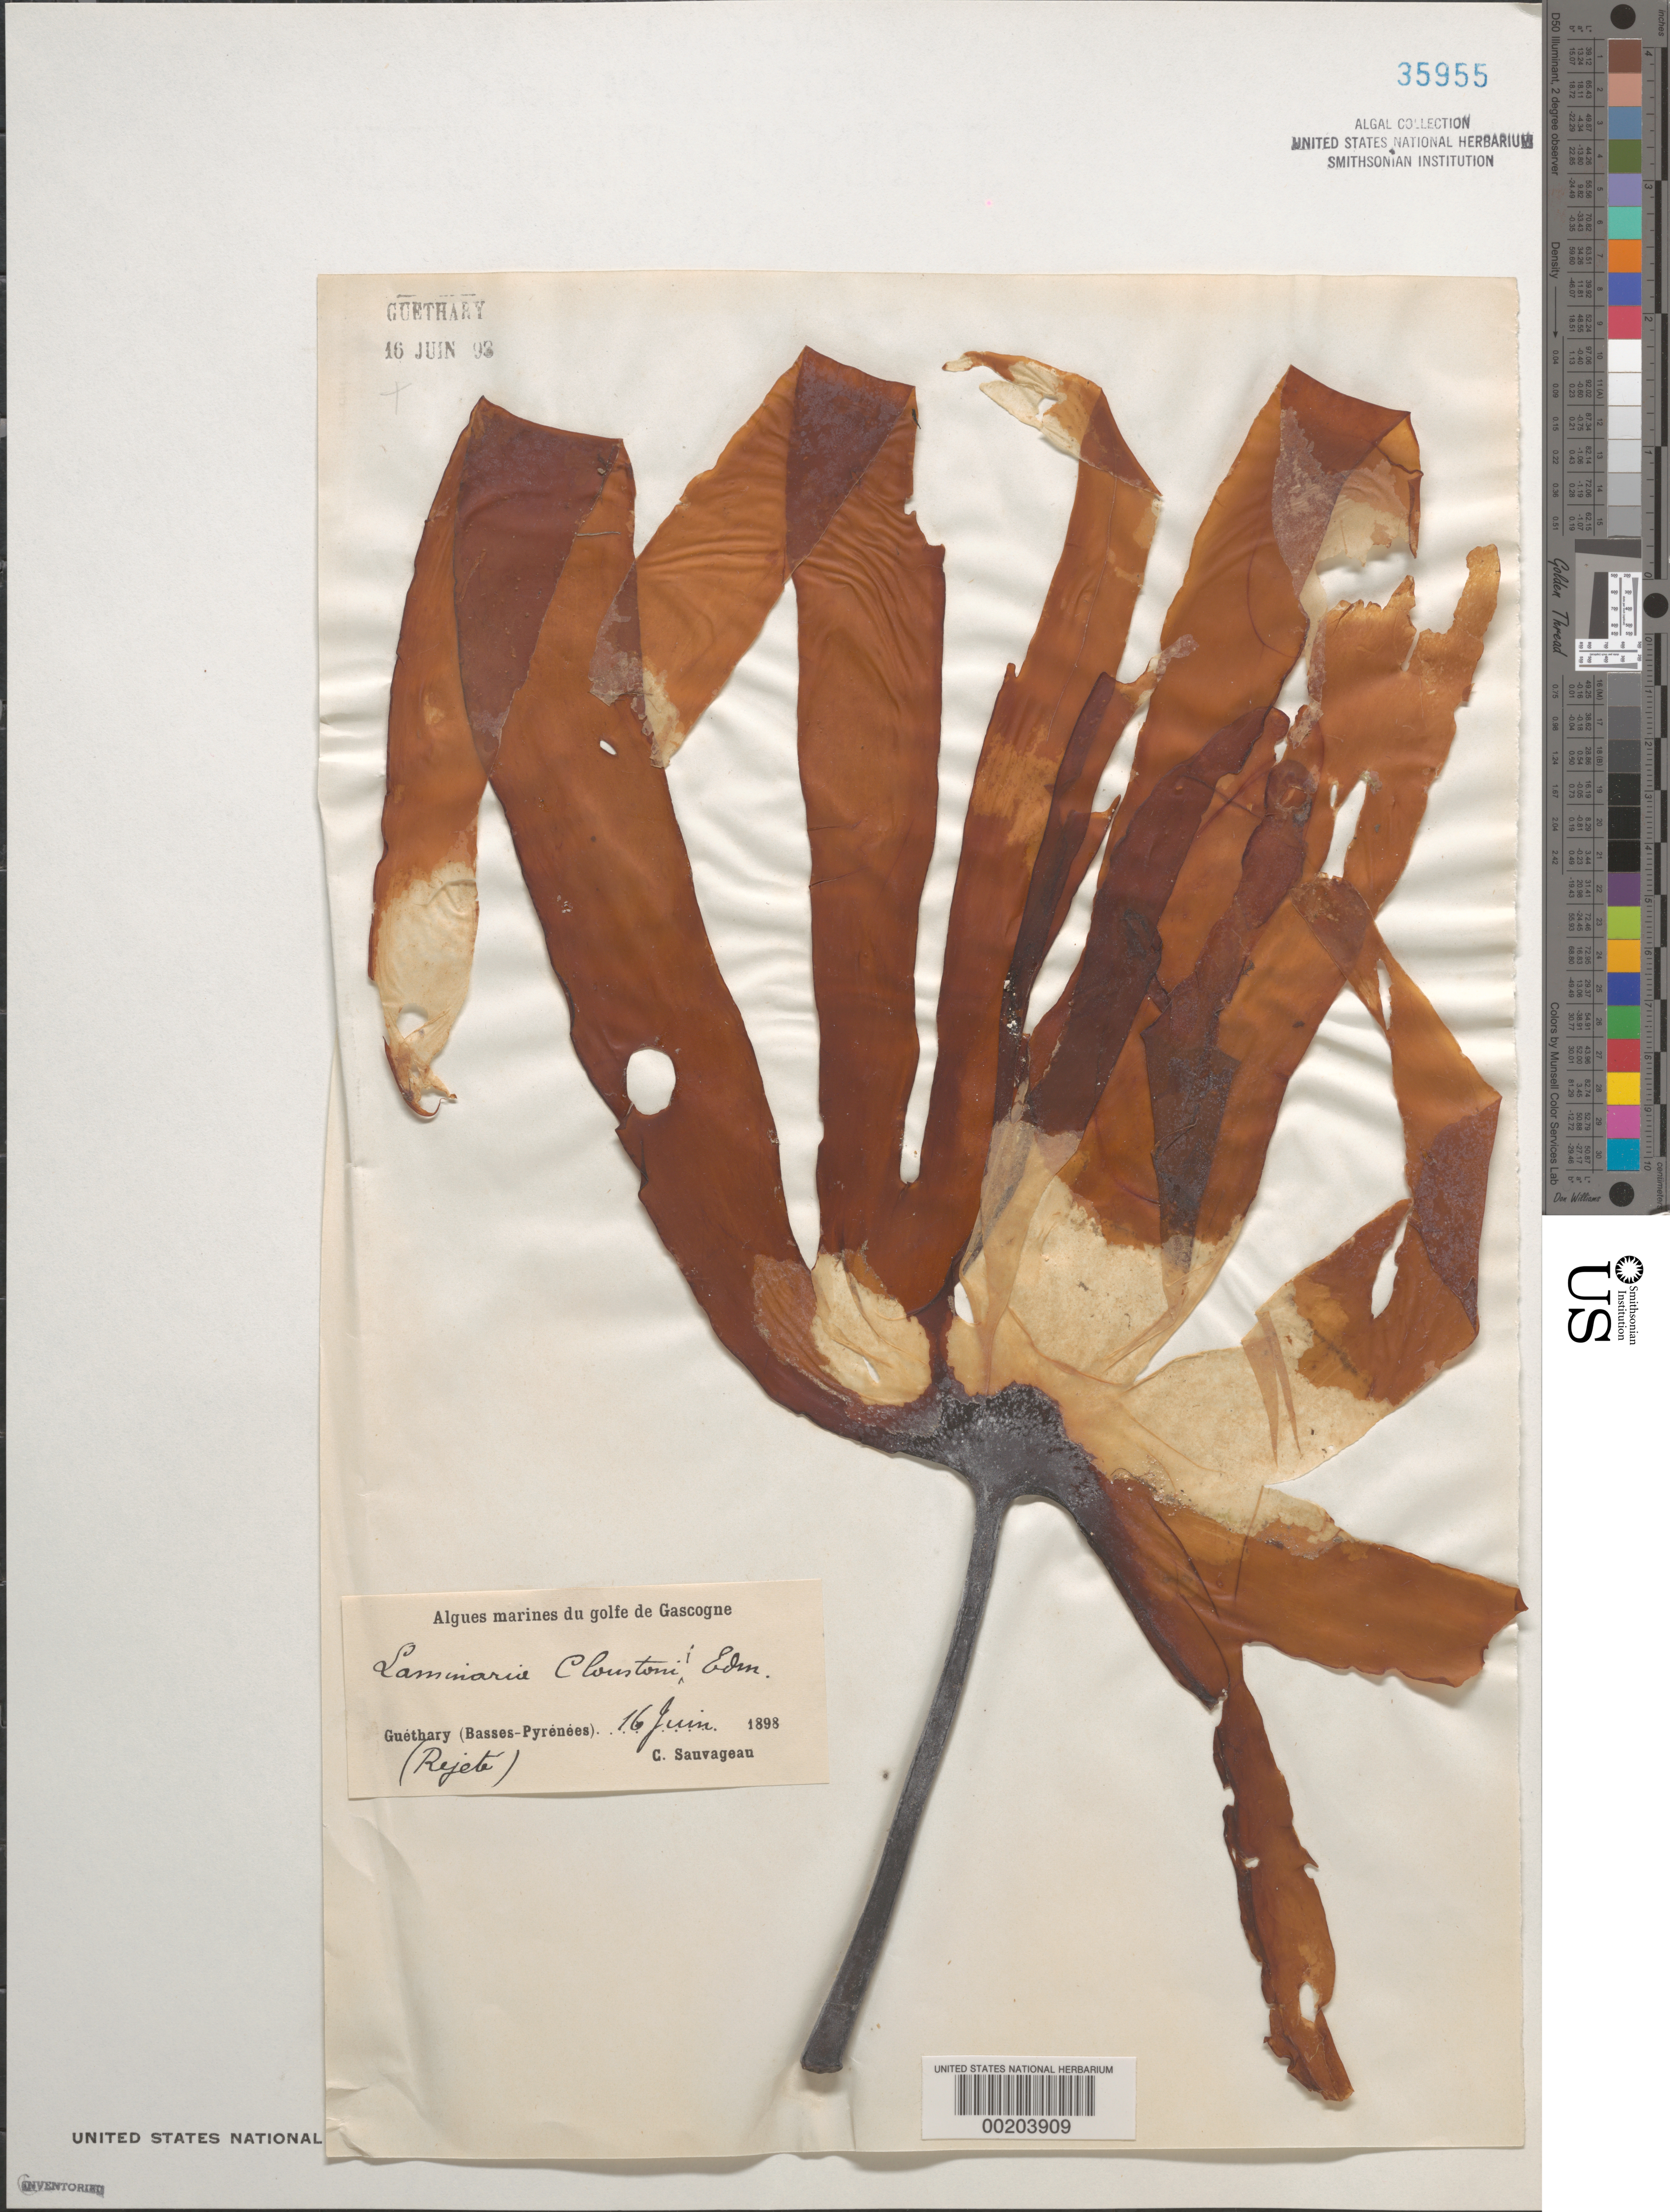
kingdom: Chromista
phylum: Ochrophyta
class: Phaeophyceae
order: Laminariales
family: Laminariaceae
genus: Laminaria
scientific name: Laminaria hyperborea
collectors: C. F. Sauvageau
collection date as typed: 16 Jun 1898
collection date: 1898-06-16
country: France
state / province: Nouvelle-Aquitaine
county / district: Pyrénées-Atlantiques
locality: Guethary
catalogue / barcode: US 35955